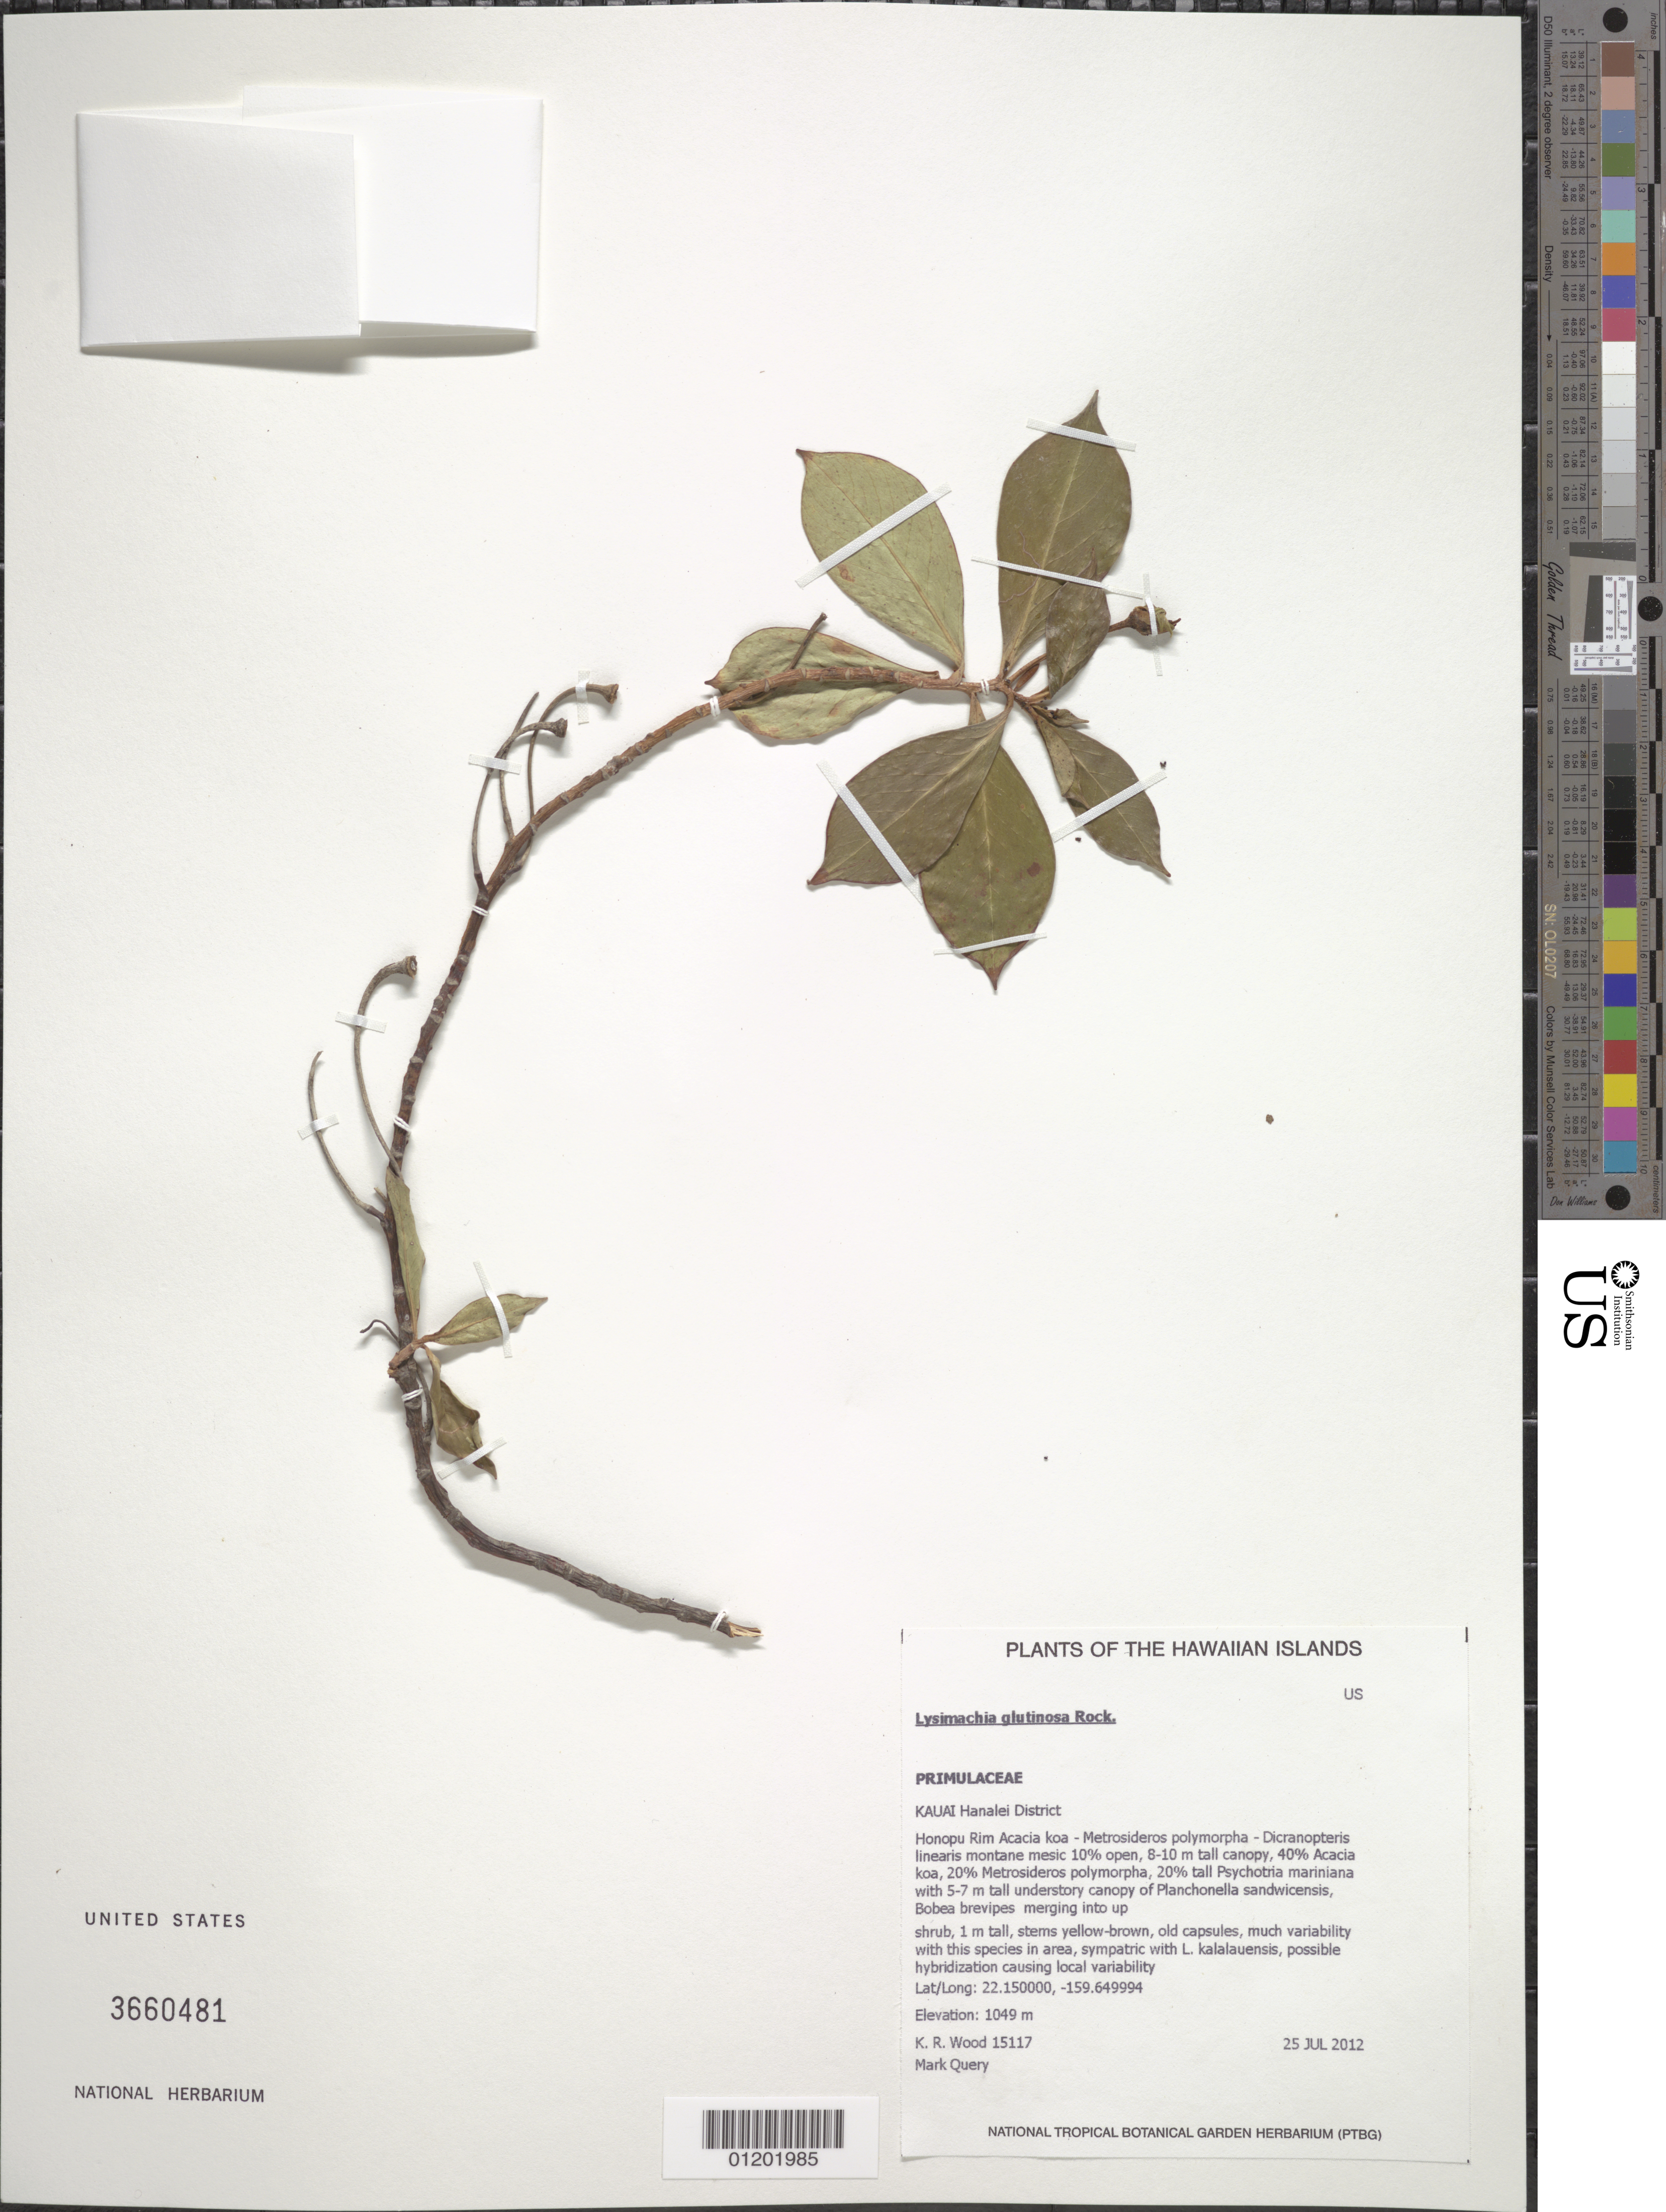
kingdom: Plantae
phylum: Tracheophyta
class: Magnoliopsida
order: Ericales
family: Primulaceae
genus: Lysimachia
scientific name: Lysimachia glutinosa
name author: Rock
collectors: K. R. Wood & M. Query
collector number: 15117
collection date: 2012-07-25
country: United States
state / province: Hawaii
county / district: Kauai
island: Kaua'i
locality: Hanalei District, Honopu Rim.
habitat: Montane mesic forest.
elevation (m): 1049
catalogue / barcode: US 3660481